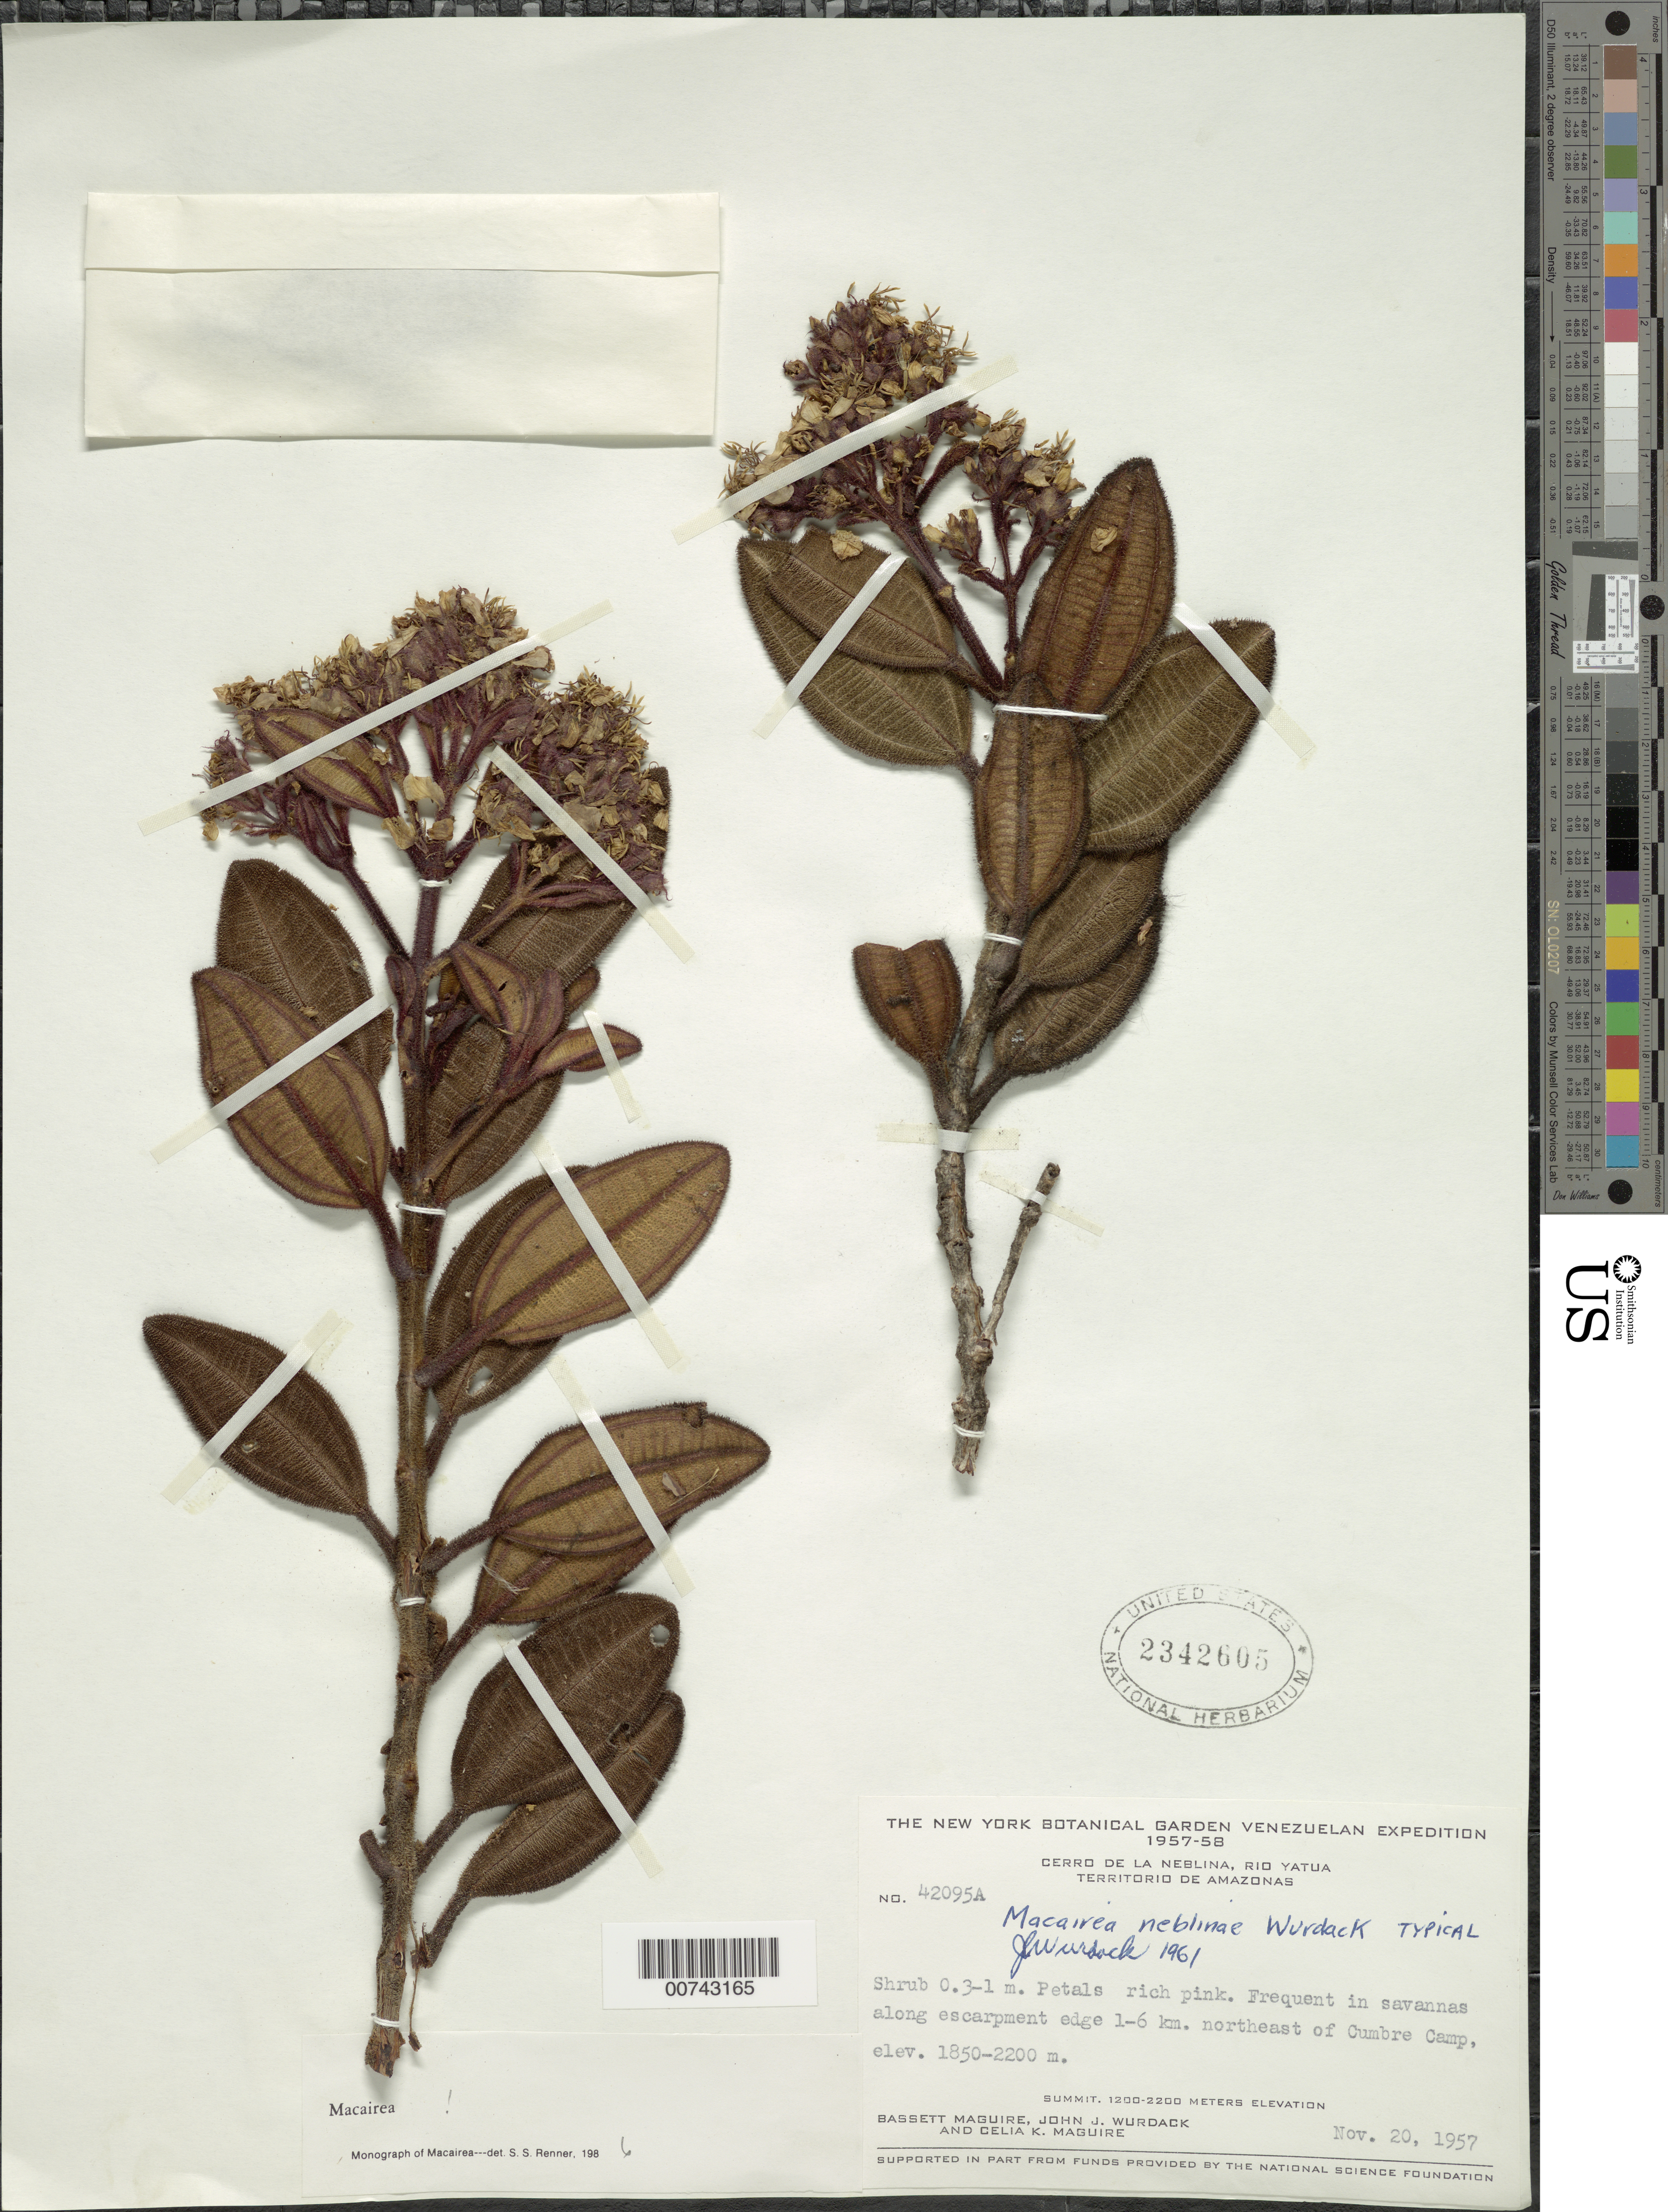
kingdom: Plantae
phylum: Tracheophyta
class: Magnoliopsida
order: Myrtales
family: Melastomataceae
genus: Macairea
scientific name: Macairea neblinae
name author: Wurdack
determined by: Wurdack, John J., (US), US (UNITED STATES)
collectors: B. Maguire, J. J. Wurdack & C. K. Maguire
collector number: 42095 a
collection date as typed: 20-Nov-57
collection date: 1957-11-20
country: Venezuela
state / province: Amazonas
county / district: Río Negro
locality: Cerro de la Neblina, Río Yatua, 1-6 km NE of Cumbre Camp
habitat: Savannas along escarpment edge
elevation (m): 1850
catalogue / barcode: US 2342605